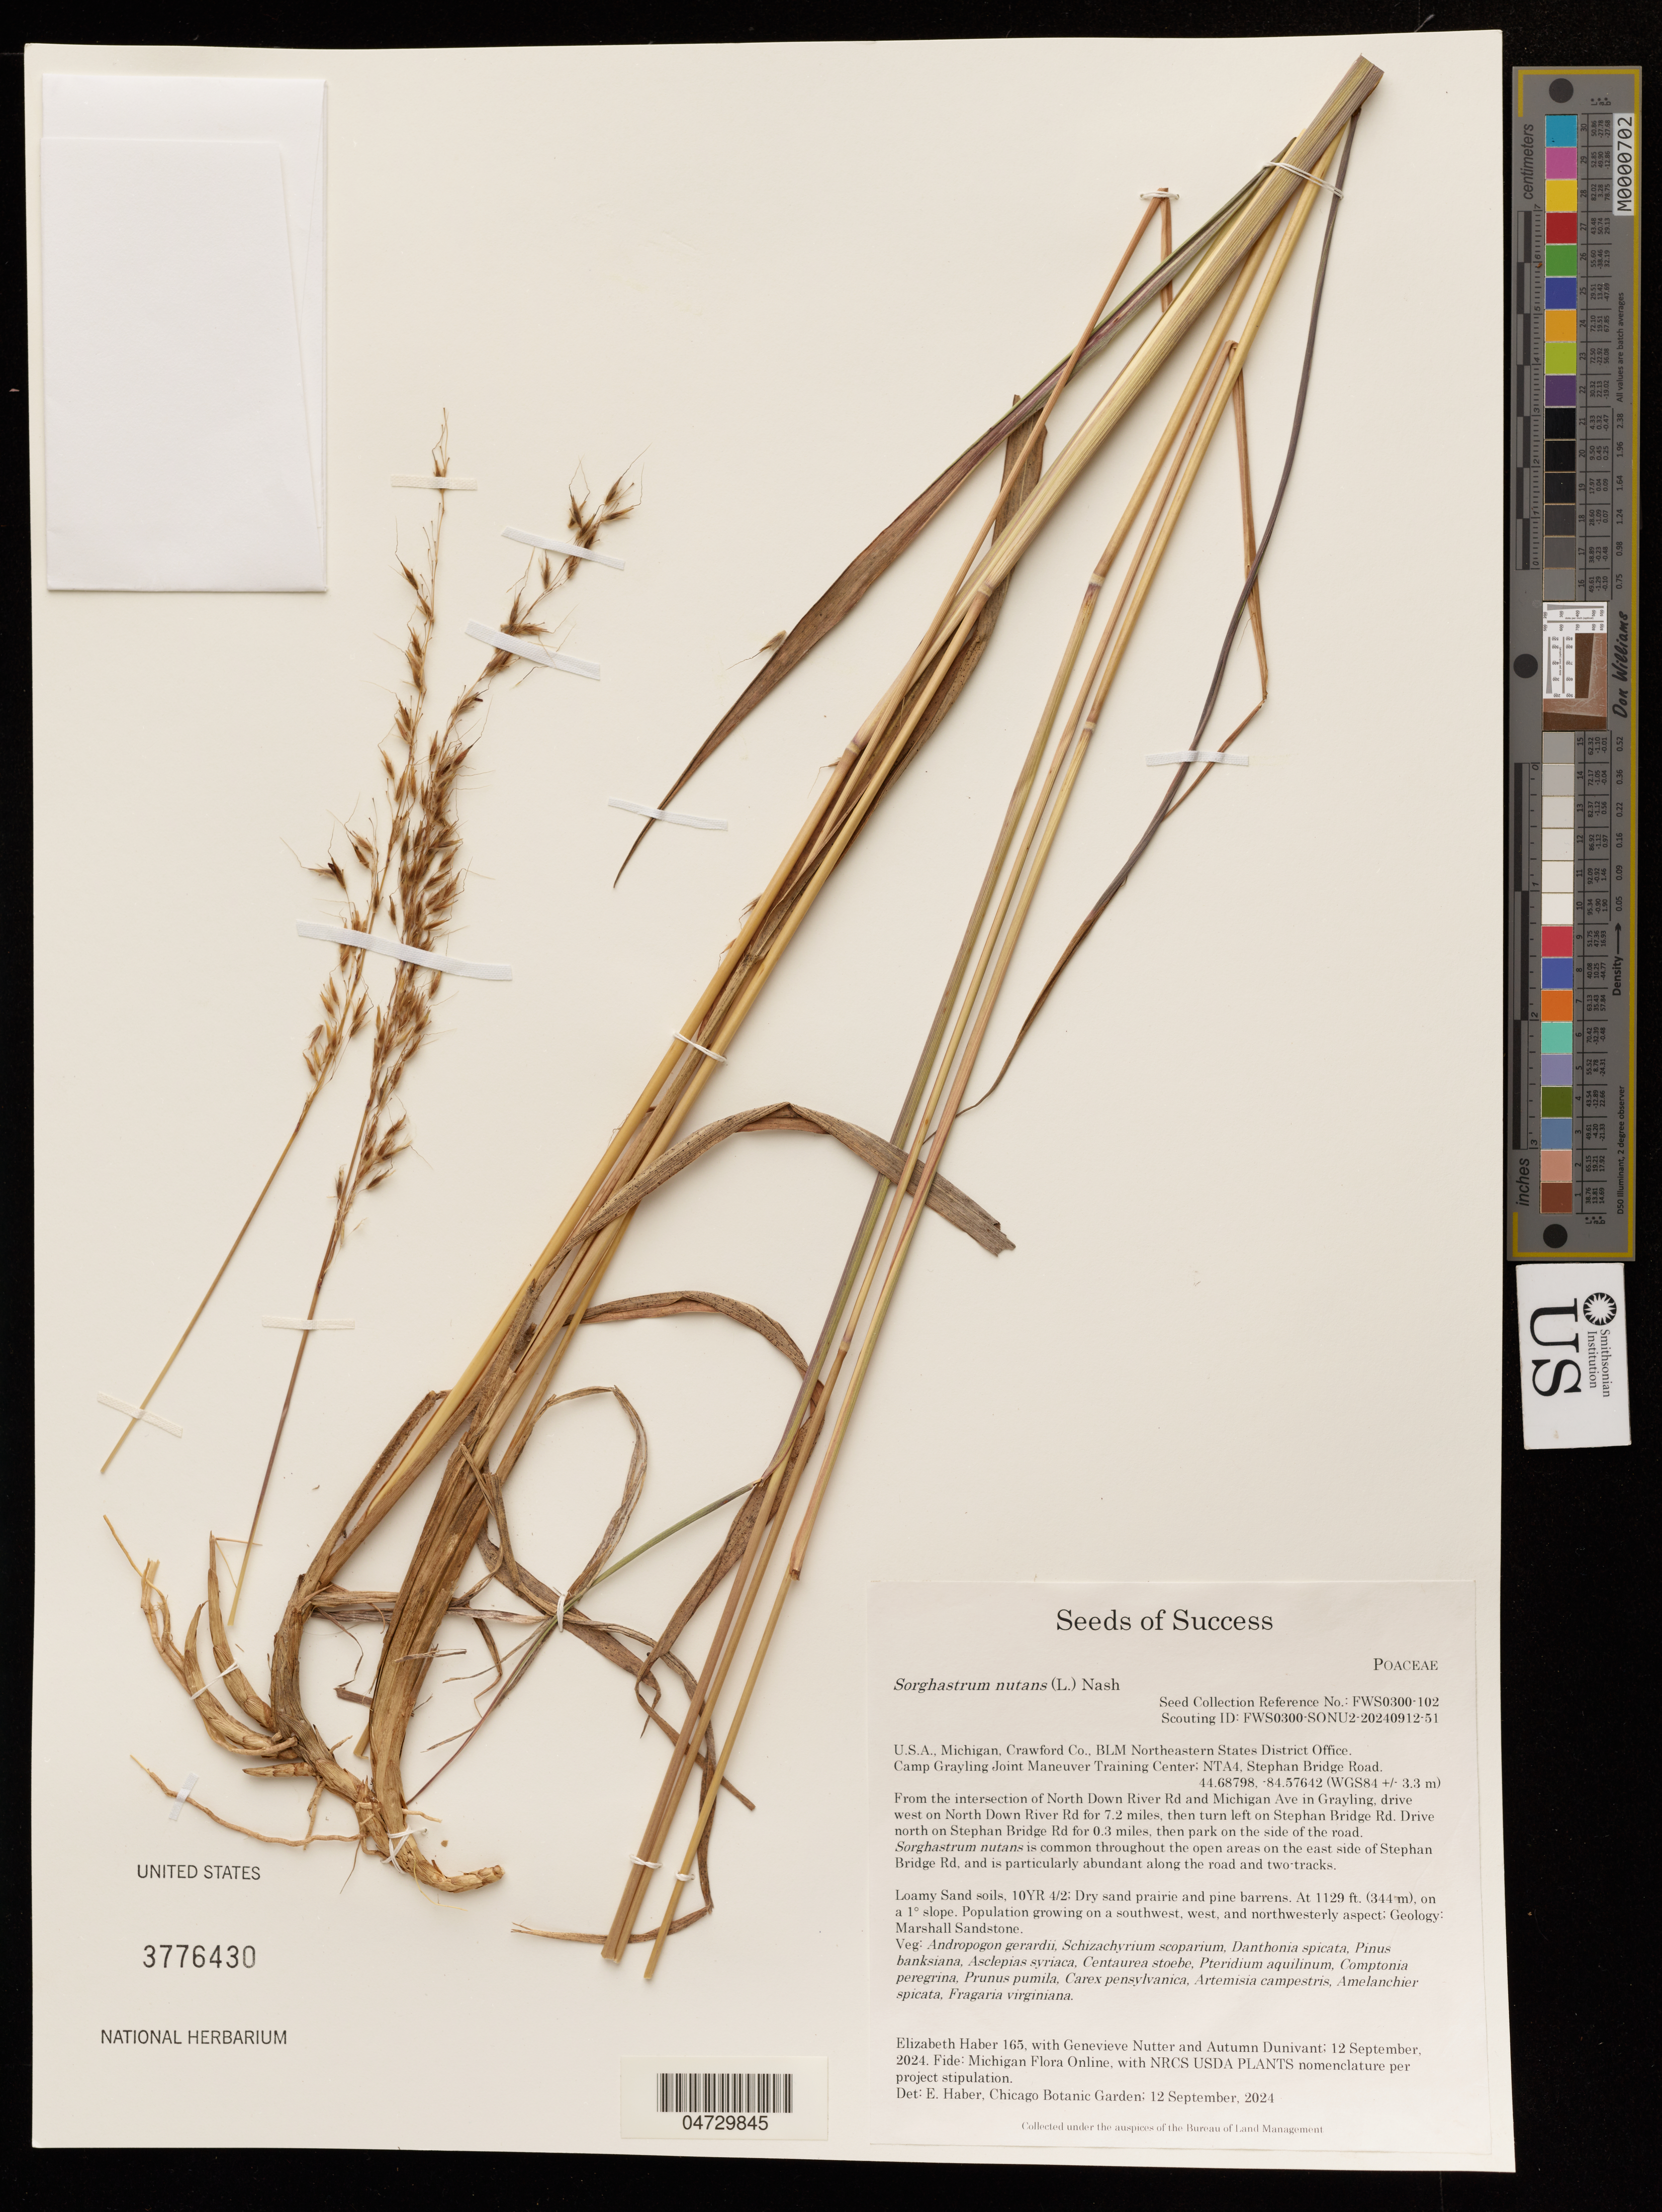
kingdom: Plantae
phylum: Tracheophyta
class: Liliopsida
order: Poales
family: Poaceae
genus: Sorghastrum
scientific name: Sorghastrum nutans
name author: (L.) Nash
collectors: E. Haber, G. Nutter & A. Dunivant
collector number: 165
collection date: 2024-09-12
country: United States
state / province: Michigan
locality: Crawford Co., BLM Northeastern States District Office. Camp Grayling Joint Maneuver Training Center; NTA4, Stephan Bridge Road. (WGS84 +/- 3.3 m). From the intersection of North Down River Rd and Michigan Ave in Grayling, drive west on North Down River Rd for 7.2 miles, then turn left on Stephan Bridge Rd. Drive north on Stephan Bridge Rd for 0.3 miles, then park on the side of the road. Sorghastrum nutans is common throughout the open areas on the east side of Stephan Bridge Rd, and is particularly abundant along the road and two-tracks.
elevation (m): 344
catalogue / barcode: US 3776430